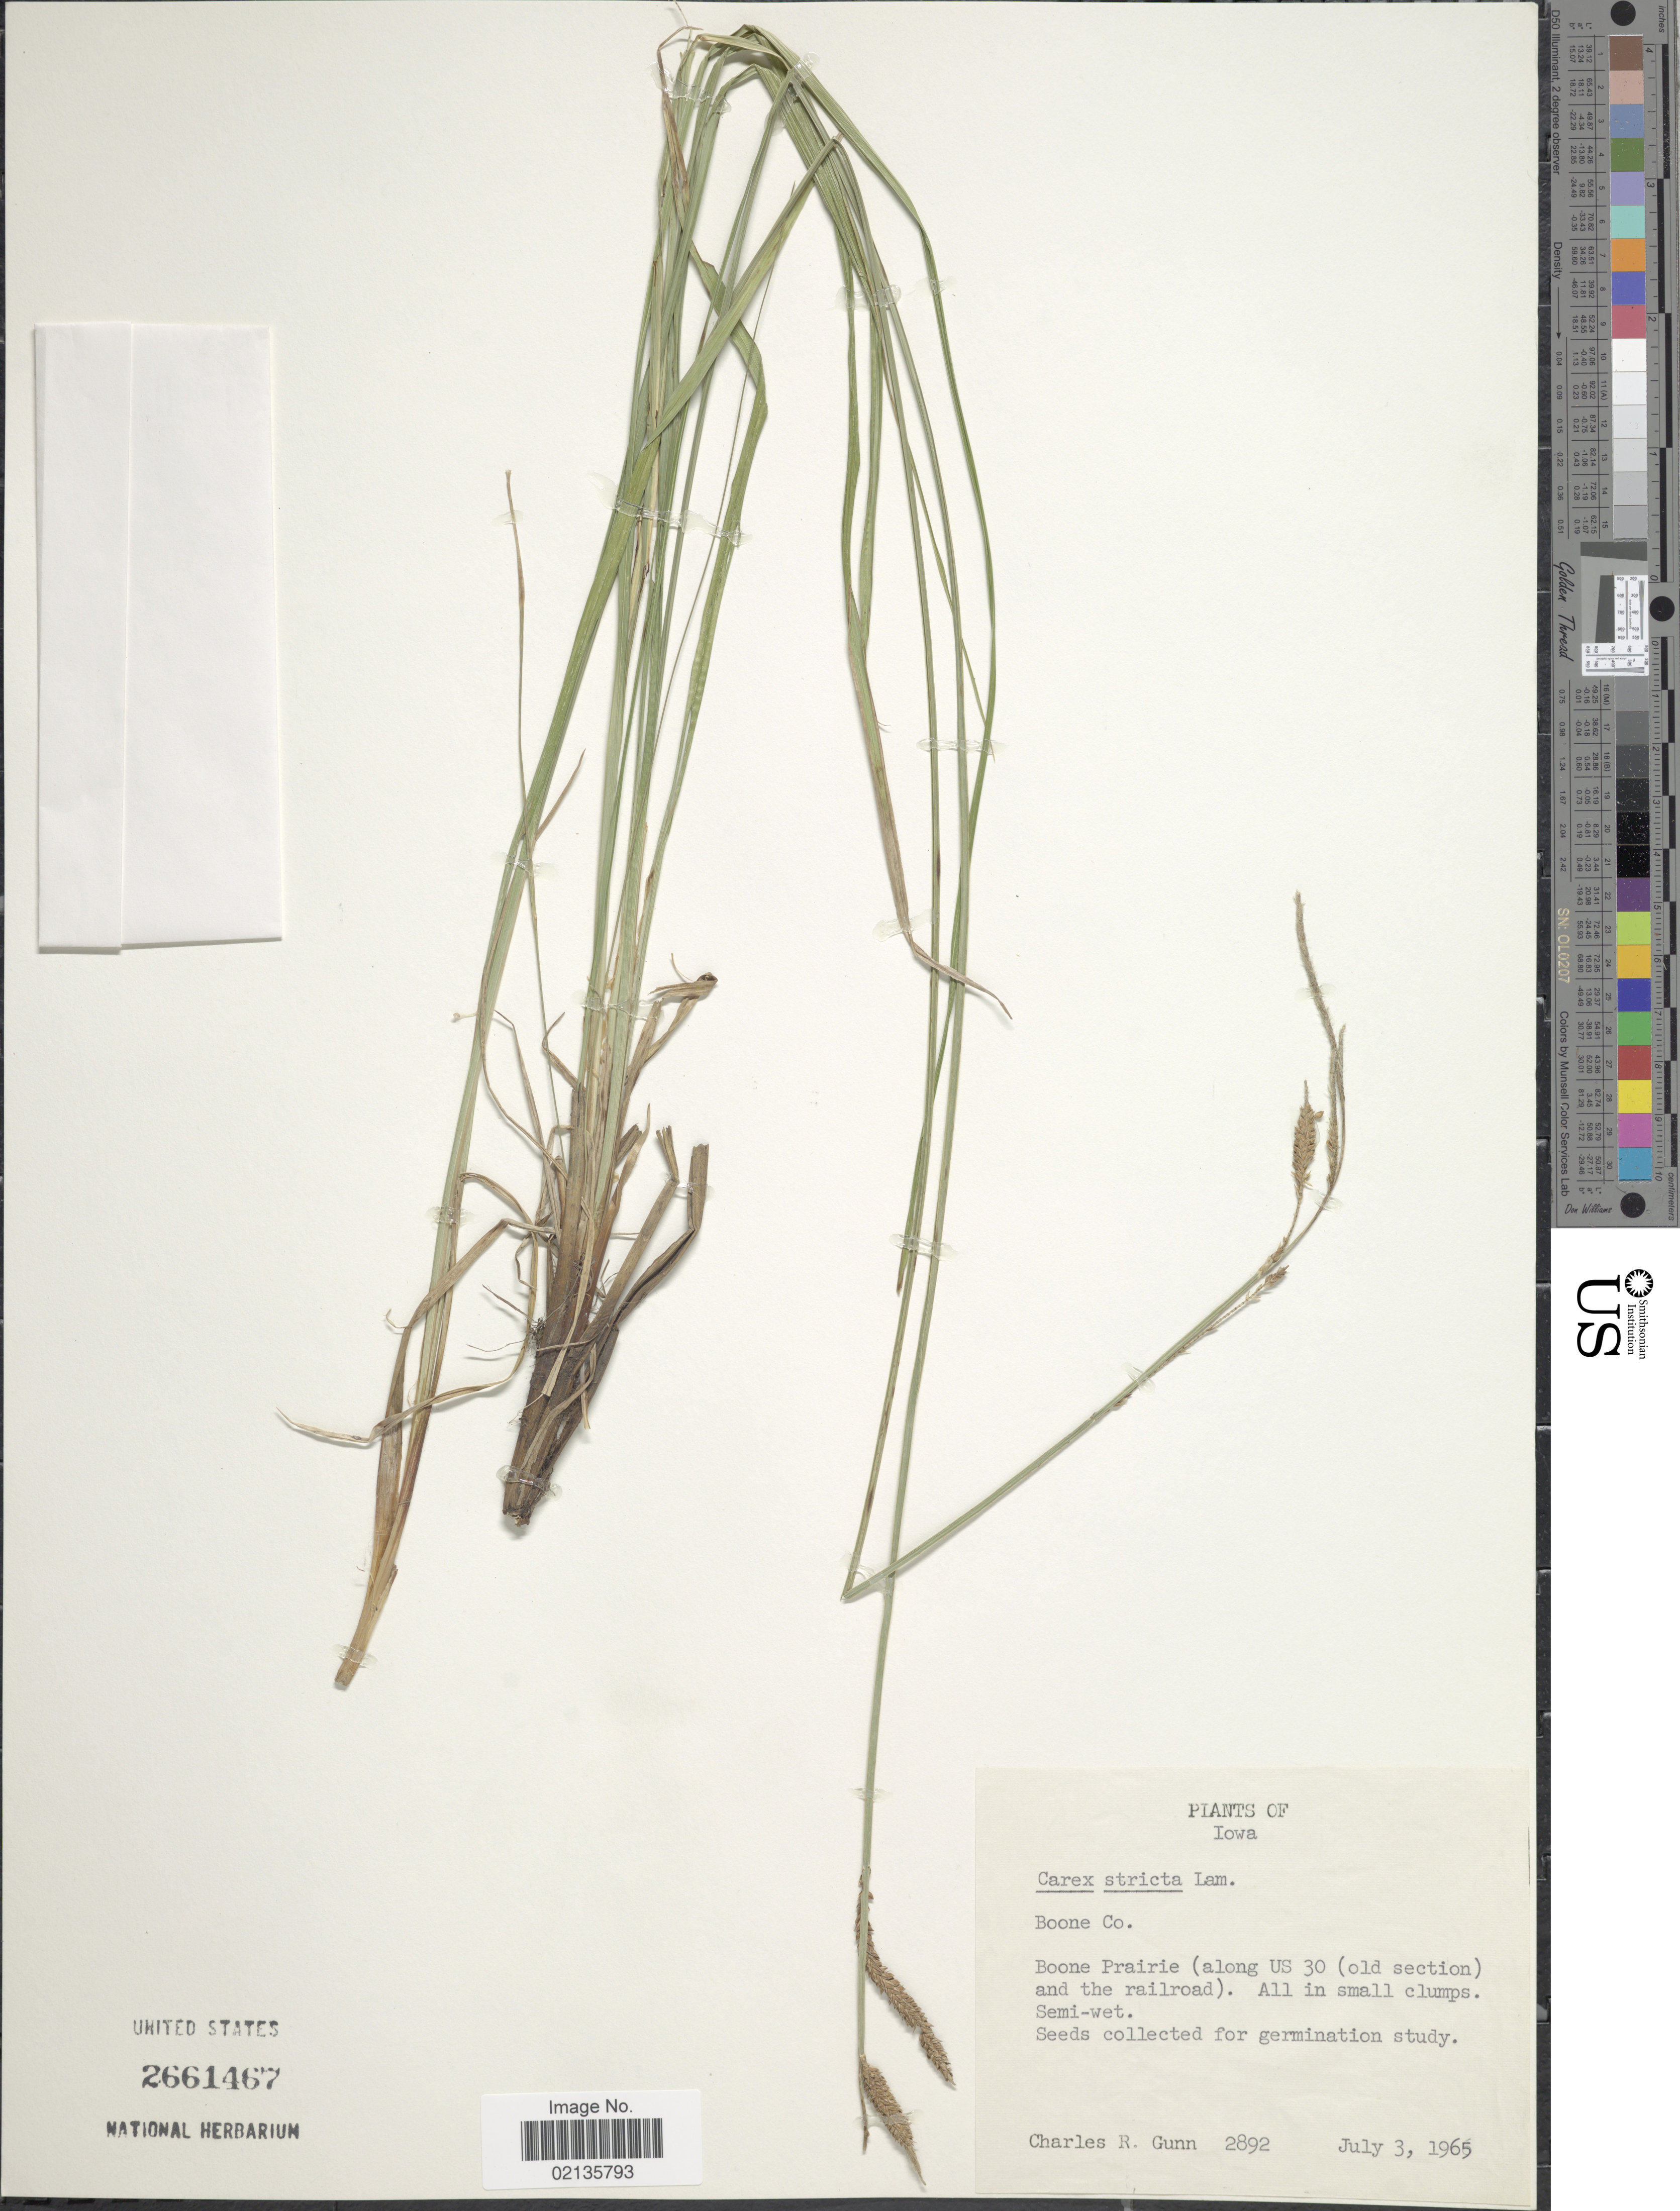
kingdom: Plantae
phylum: Tracheophyta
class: Liliopsida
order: Poales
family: Cyperaceae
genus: Carex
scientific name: Carex stricta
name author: Lam.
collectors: C. R. Gunn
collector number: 2892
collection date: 1965-07-03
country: United States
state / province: Iowa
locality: Boone Co., Boone Prairie (along US 30 (old section) and the Railroad)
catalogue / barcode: US 2661467